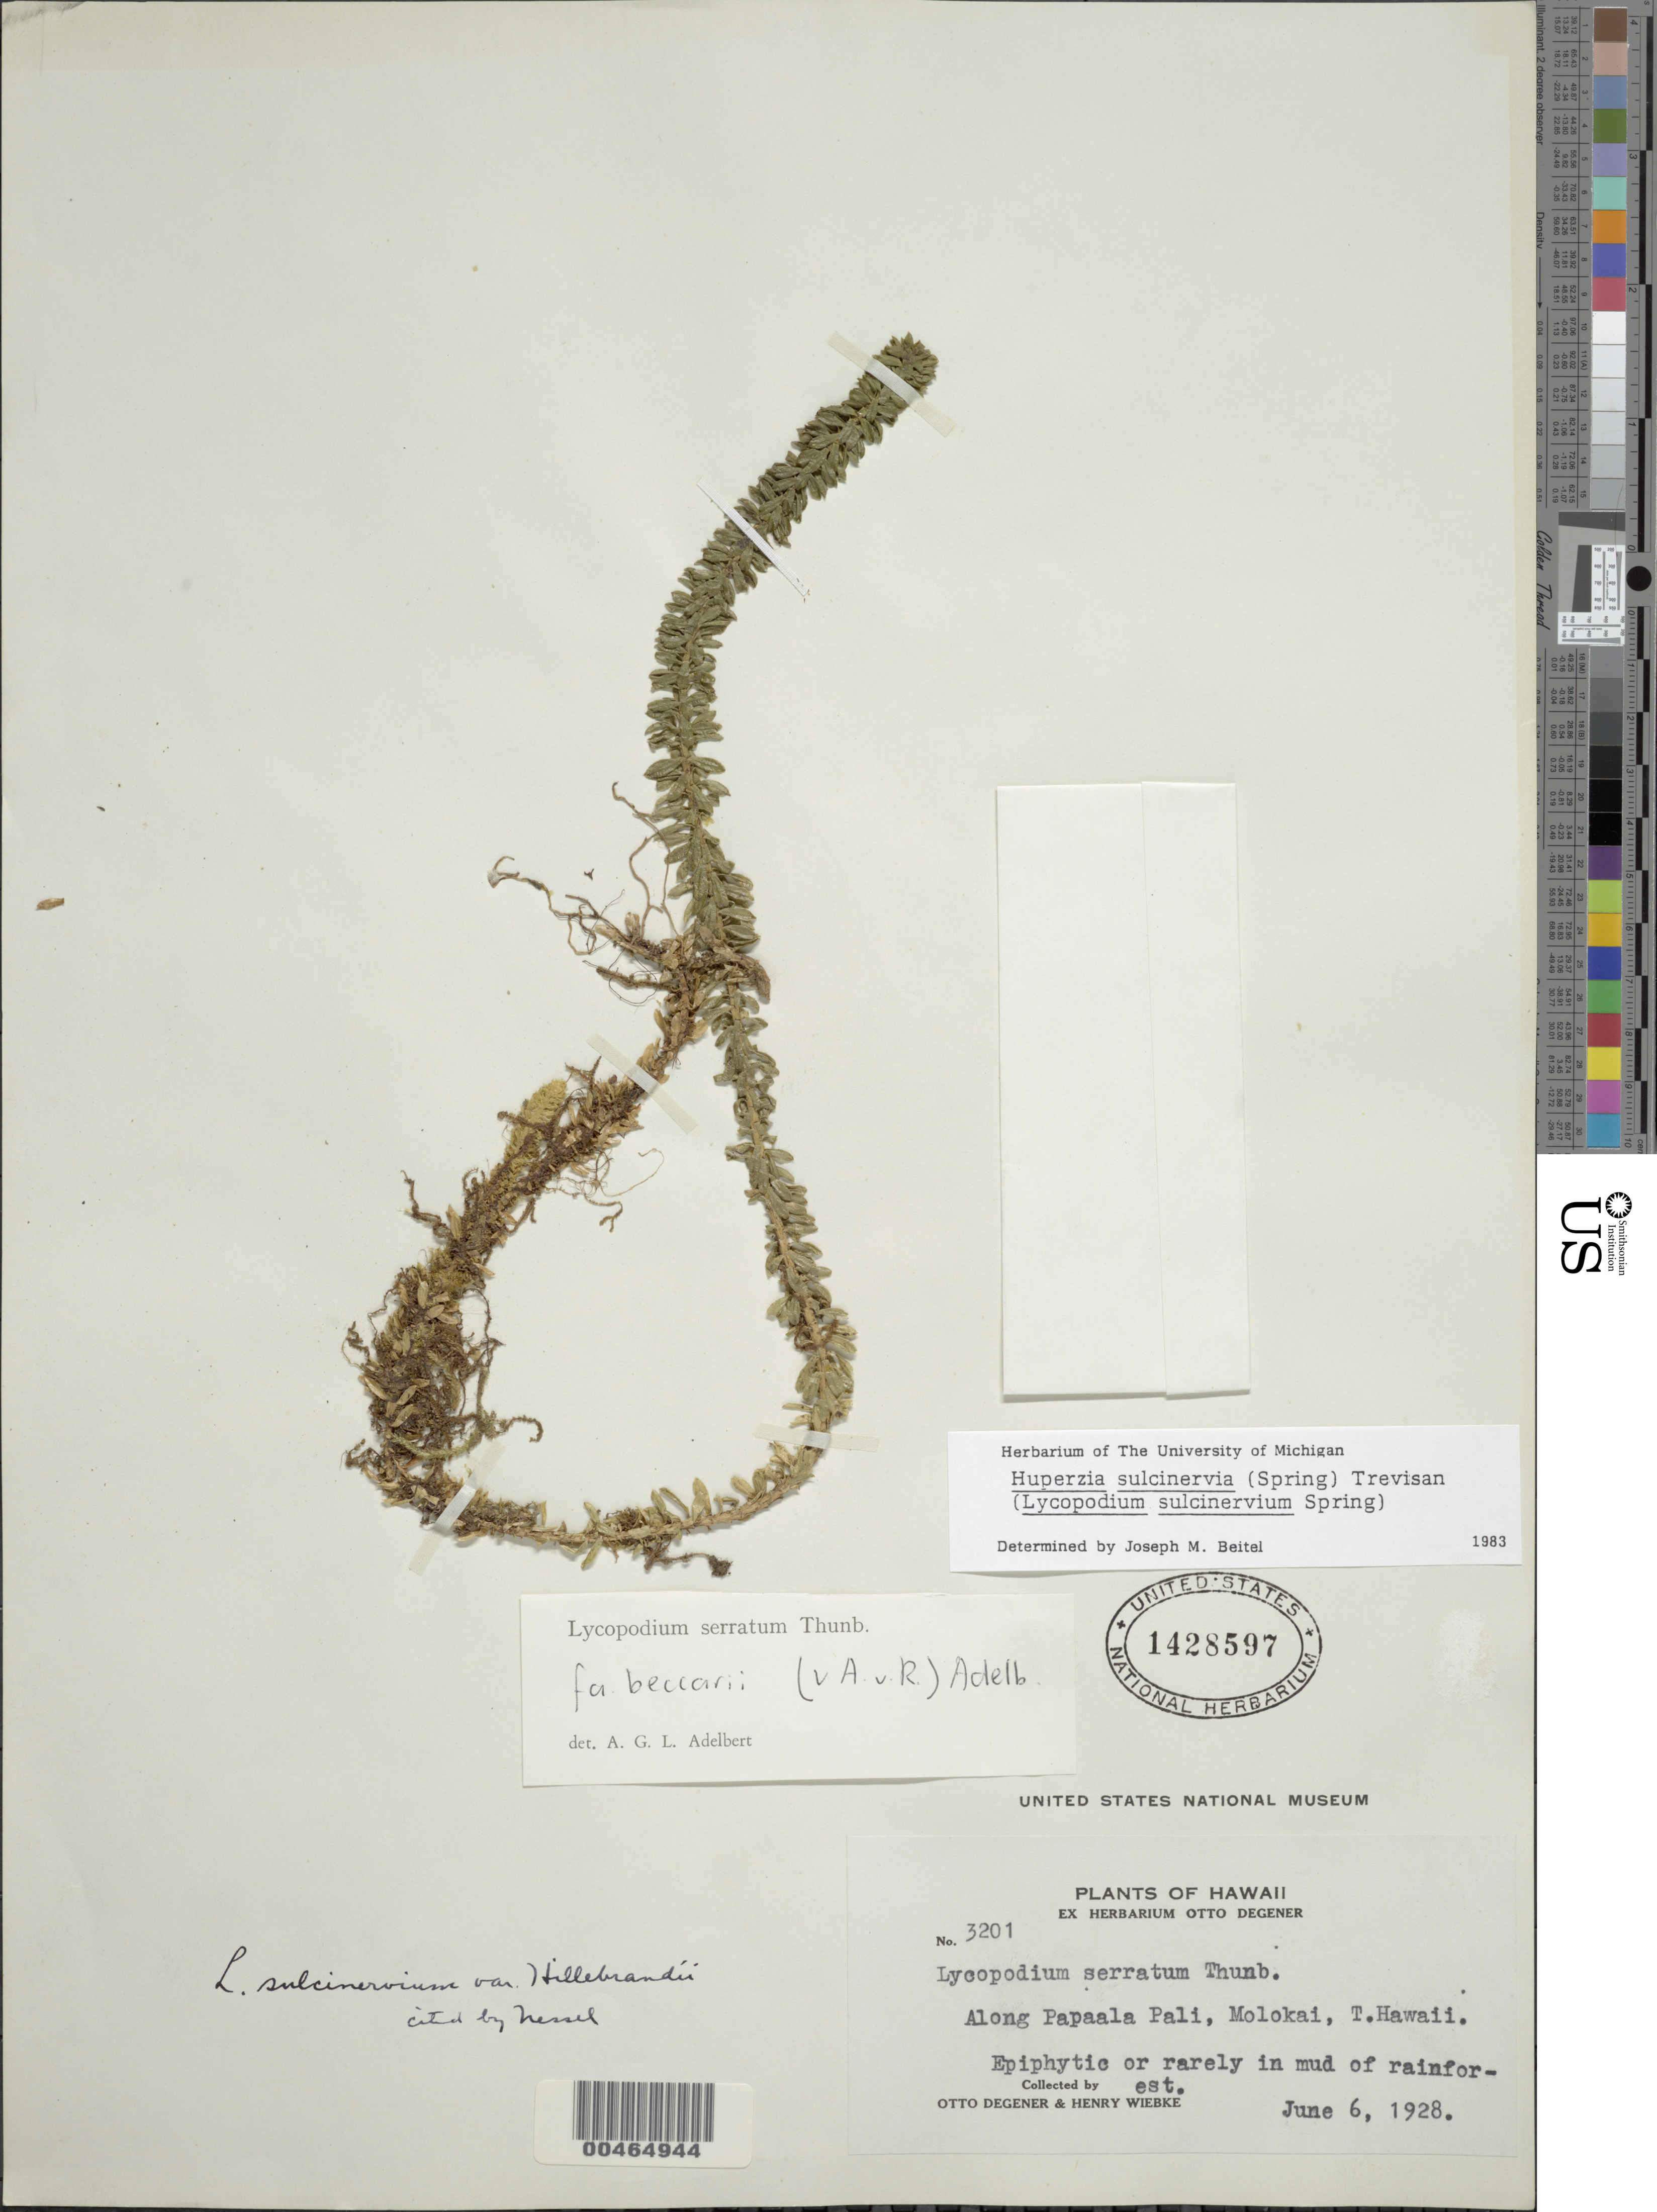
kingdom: Plantae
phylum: Tracheophyta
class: Lycopodiopsida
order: Lycopodiales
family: Lycopodiaceae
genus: Huperzia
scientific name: Huperzia subintegra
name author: (Hillebr.) Beitel & W.H. Wagner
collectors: O. Degener & H. Wiebke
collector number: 3201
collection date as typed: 6 Jun 1928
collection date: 1928-06-06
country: United States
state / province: Hawaii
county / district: Maui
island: Moloka'i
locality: Along Papaala Pali, Molokai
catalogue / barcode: US 1428597